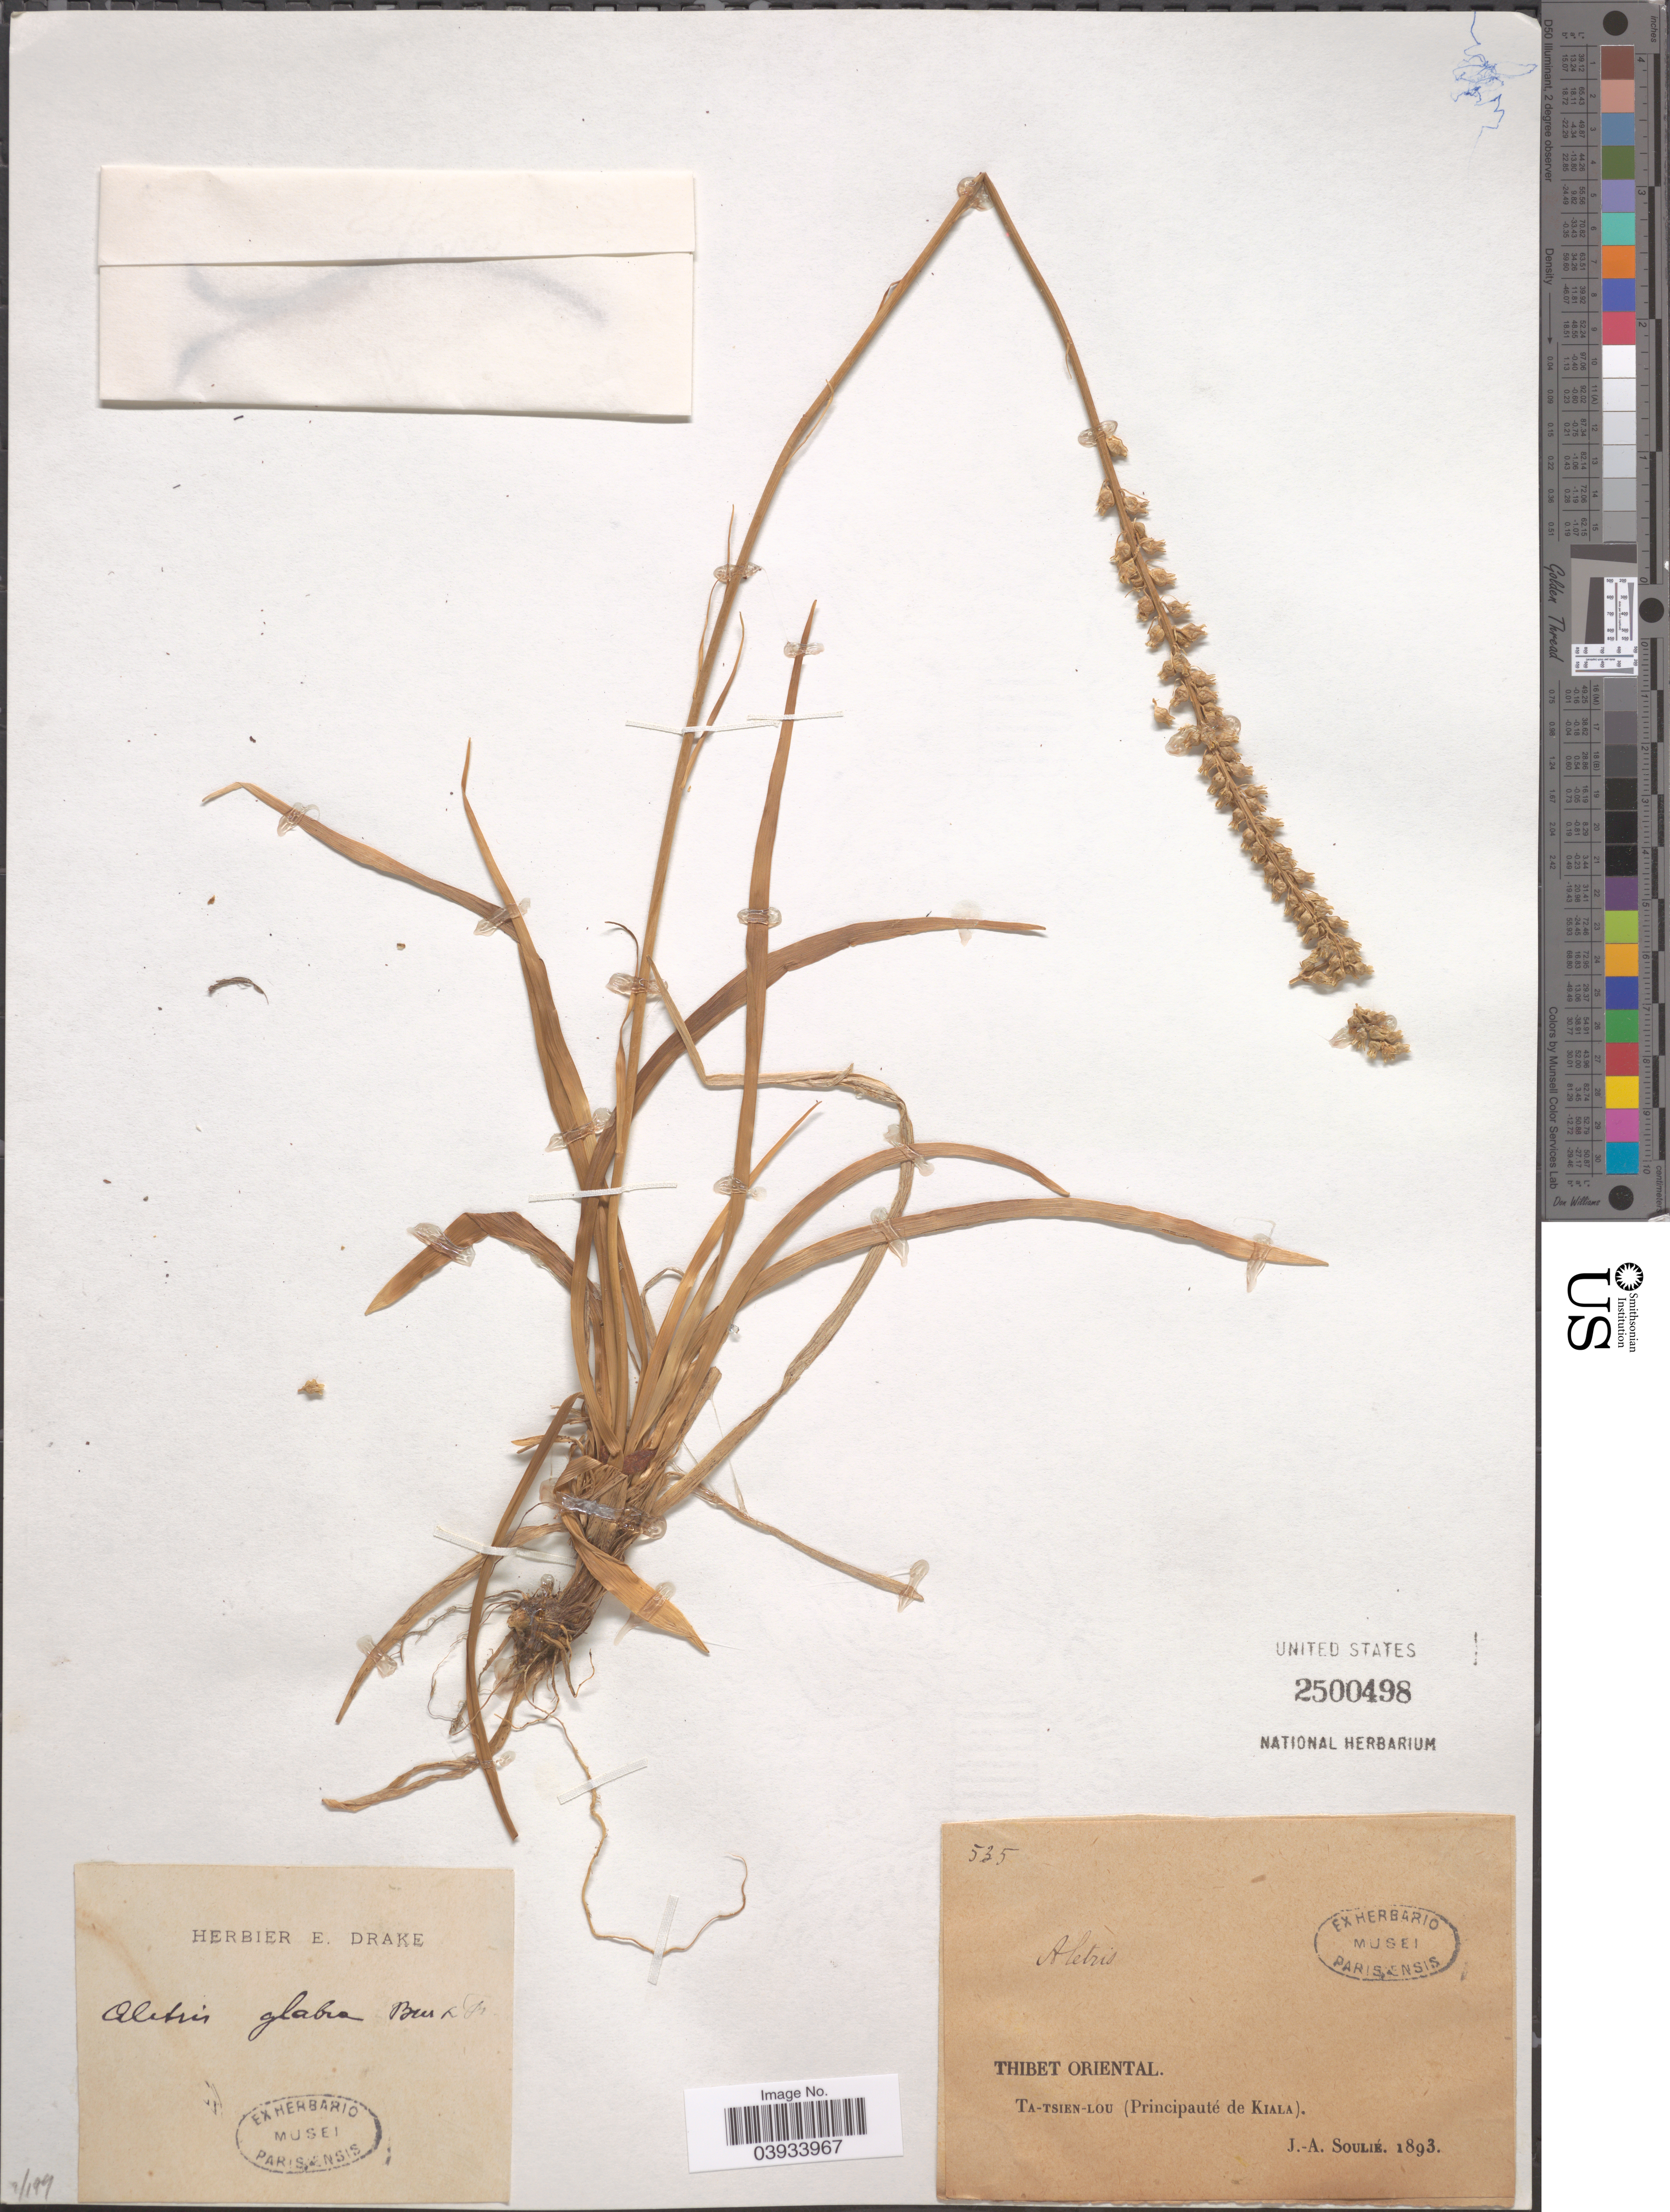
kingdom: Plantae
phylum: Tracheophyta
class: Liliopsida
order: Dioscoreales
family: Nartheciaceae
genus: Aletris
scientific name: Aletris glabra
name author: Bureau & Franch.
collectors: J. Soulié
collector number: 535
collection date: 1893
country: China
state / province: Xizang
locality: Thibet Oriental. Ta-Tsien-Lou (Principauté de Kiala).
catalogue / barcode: US 2500498